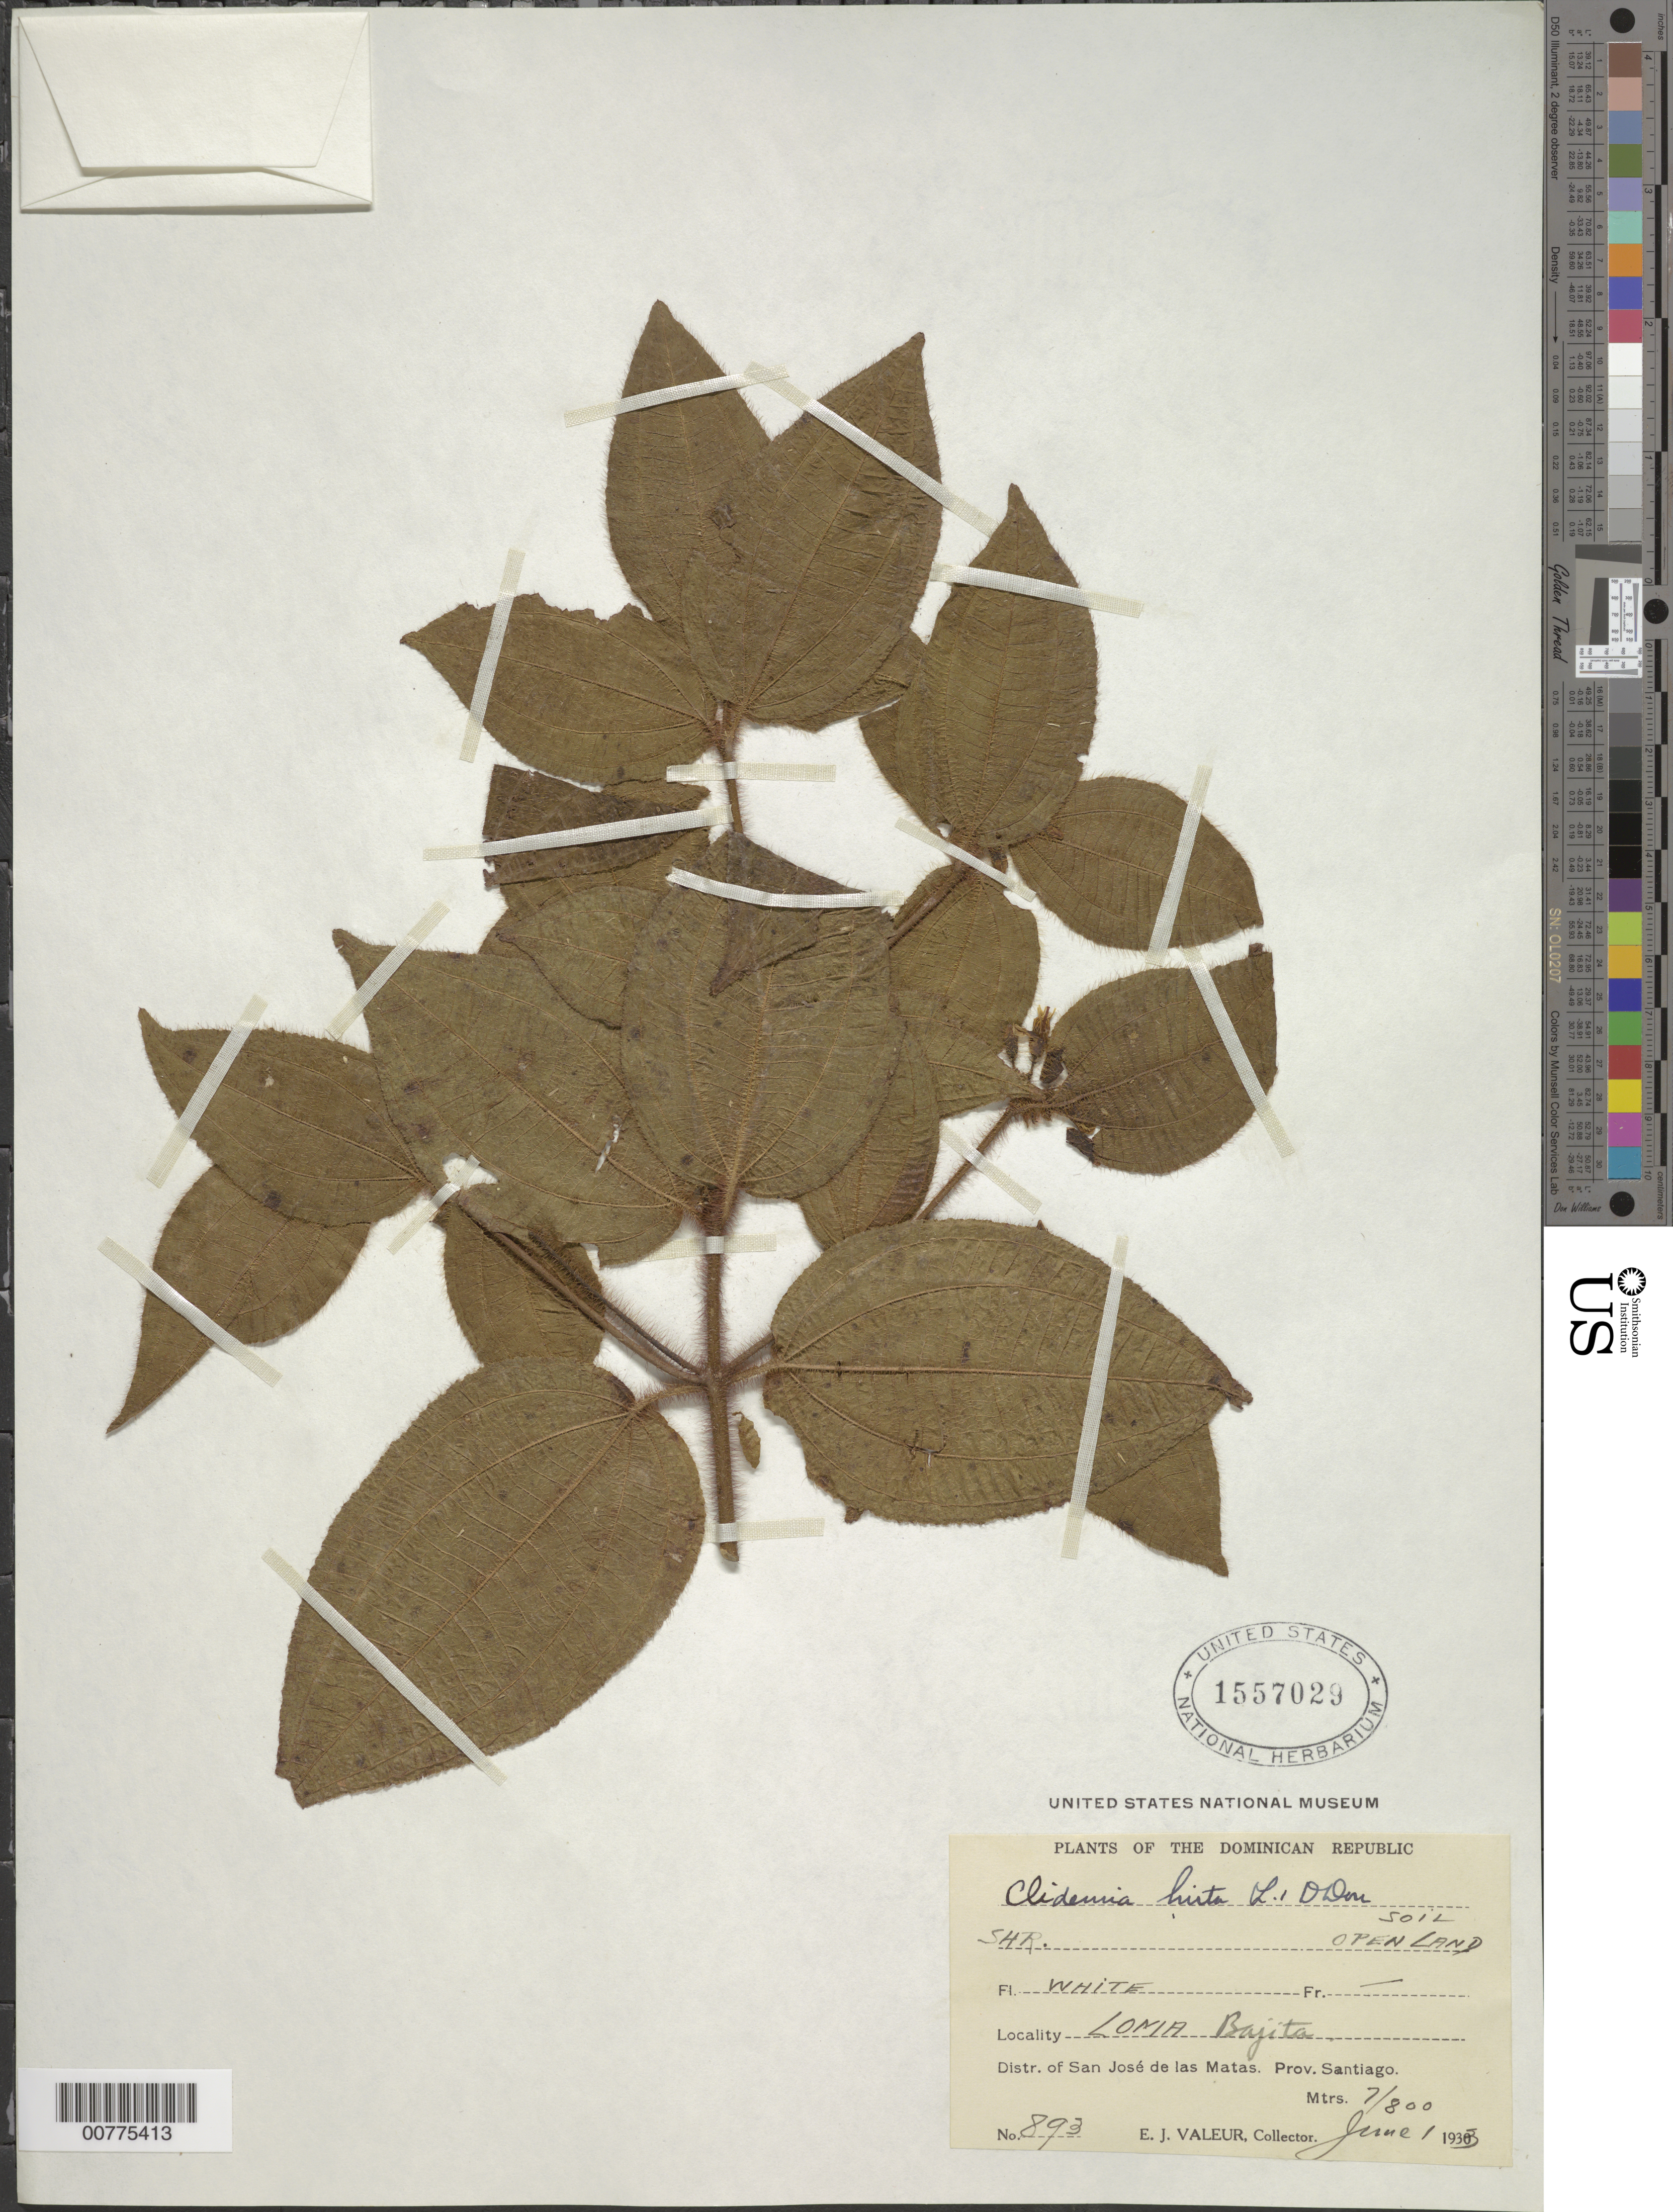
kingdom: Plantae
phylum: Tracheophyta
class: Magnoliopsida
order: Myrtales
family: Melastomataceae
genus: Clidemia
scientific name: Clidemia hirta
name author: (L.) D. Don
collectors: E. Valeur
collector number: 893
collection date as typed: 01 Jun 1933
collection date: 1933-06-01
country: Dominican Republic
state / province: Santiago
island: Hispaniola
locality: San José de las Matas, Loma Bajita.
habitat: Open land.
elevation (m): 700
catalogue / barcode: US 1557029